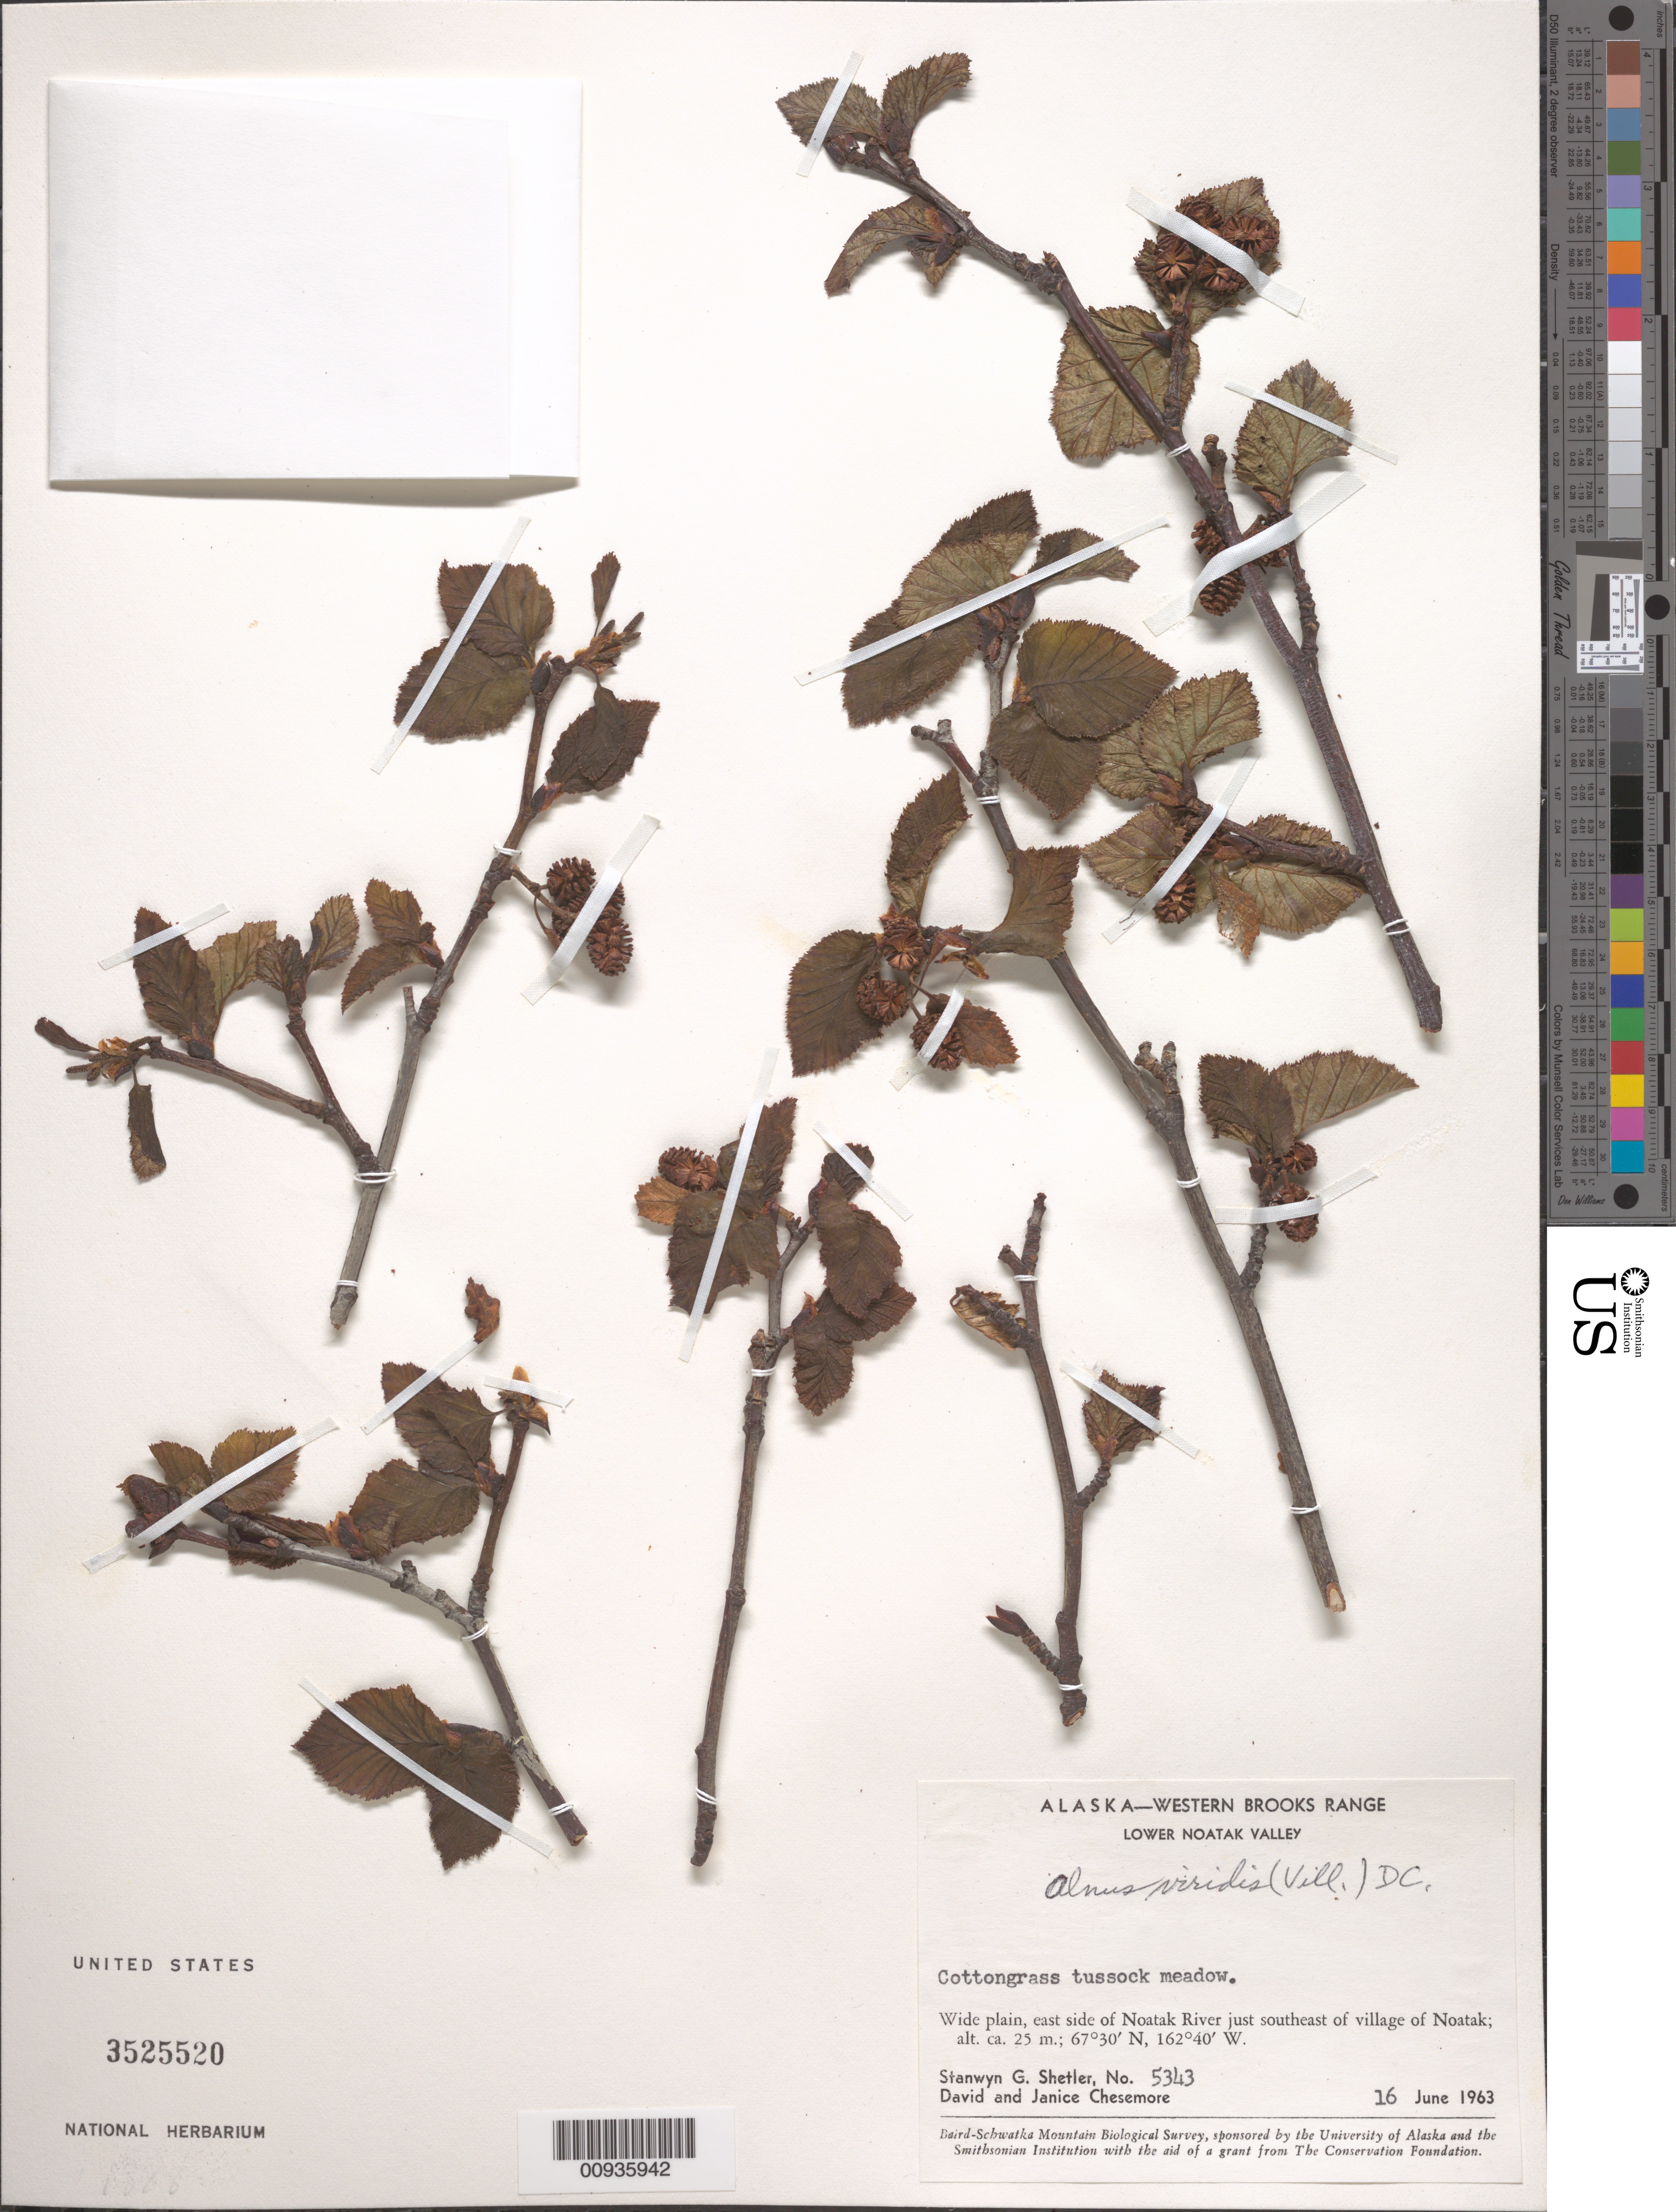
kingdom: Plantae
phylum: Tracheophyta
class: Magnoliopsida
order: Fagales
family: Betulaceae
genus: Alnus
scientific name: Alnus viridis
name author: (Chaix) DC.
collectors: S. Shetler, D. Chesemore & J. Chesemore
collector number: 5343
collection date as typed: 16 Jun 1963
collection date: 1963-06-16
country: United States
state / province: Alaska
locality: East side of Noatak River just southeast of village of Noatak. Western Brooks Range, Lower Noatak Valley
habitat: Wide plain. Cottongrass tussock meadow.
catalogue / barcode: US 3525520